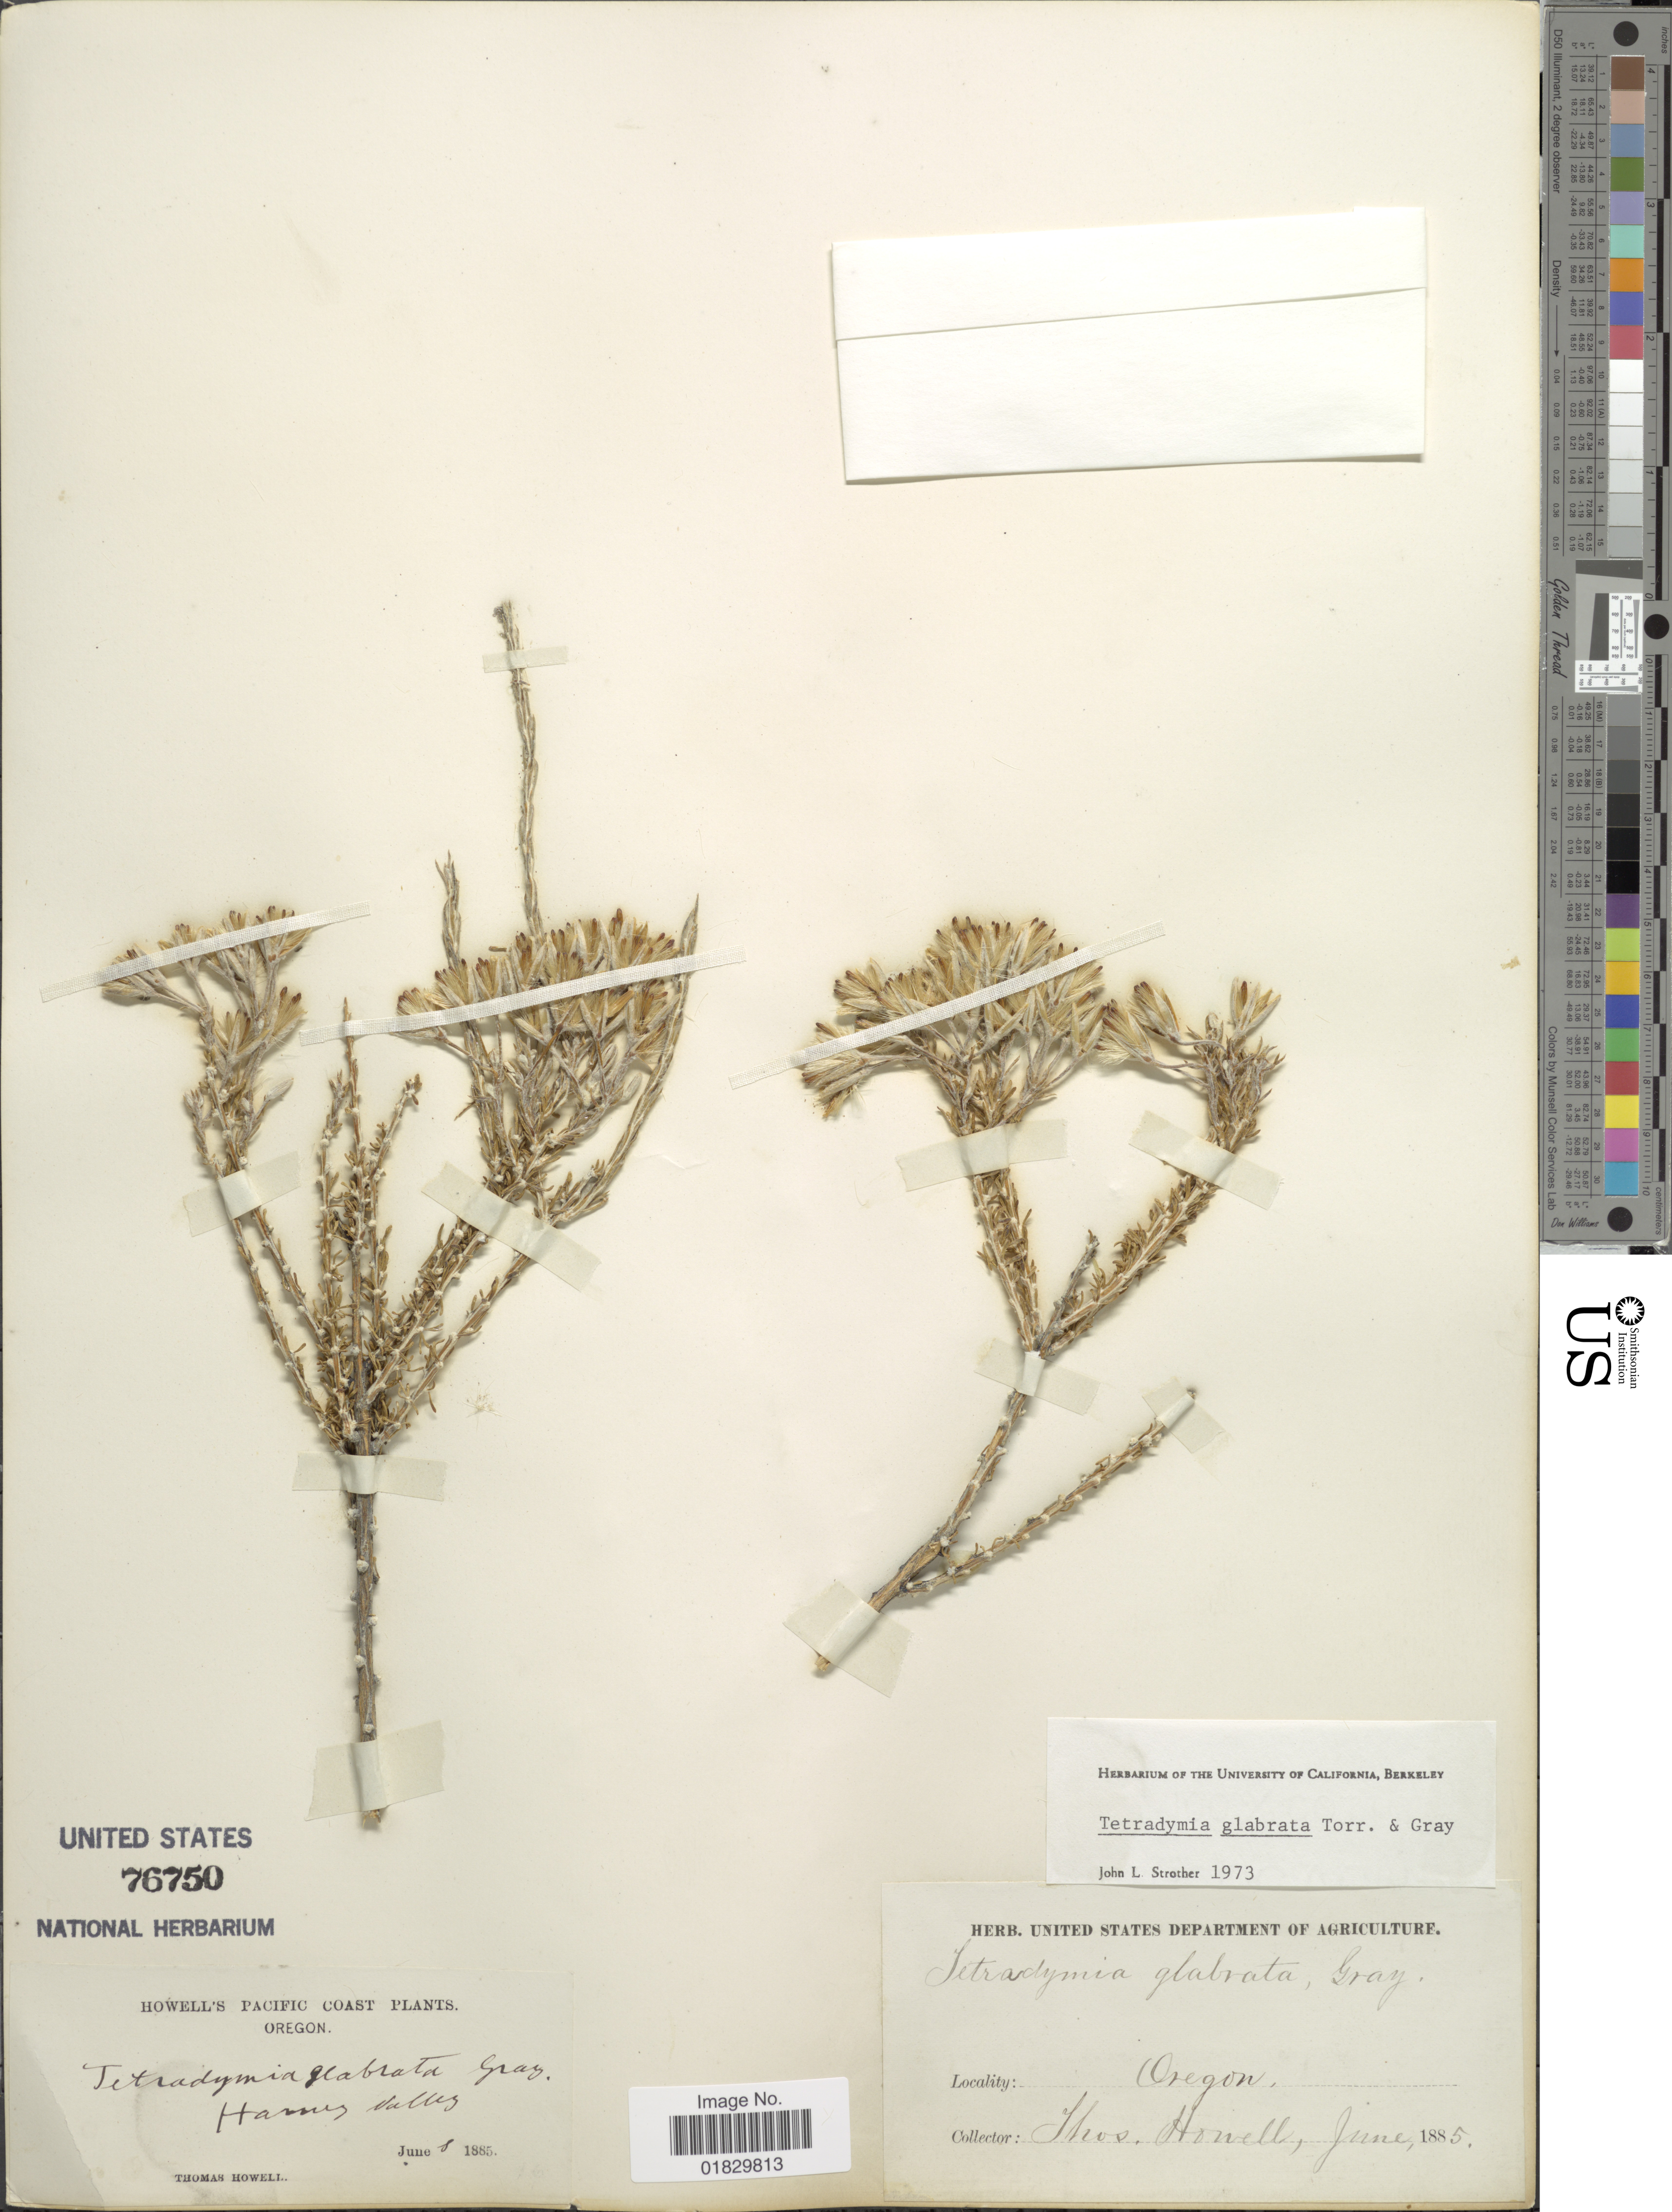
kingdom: Plantae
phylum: Tracheophyta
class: Magnoliopsida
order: Asterales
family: Asteraceae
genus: Tetradymia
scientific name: Tetradymia glabrata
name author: Torr. & A. Gray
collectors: T. Howell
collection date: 1885-06-08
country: United States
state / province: Oregon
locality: Howell's Opacific Coast, Oregon, Hamey Valley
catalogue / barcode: US 76750